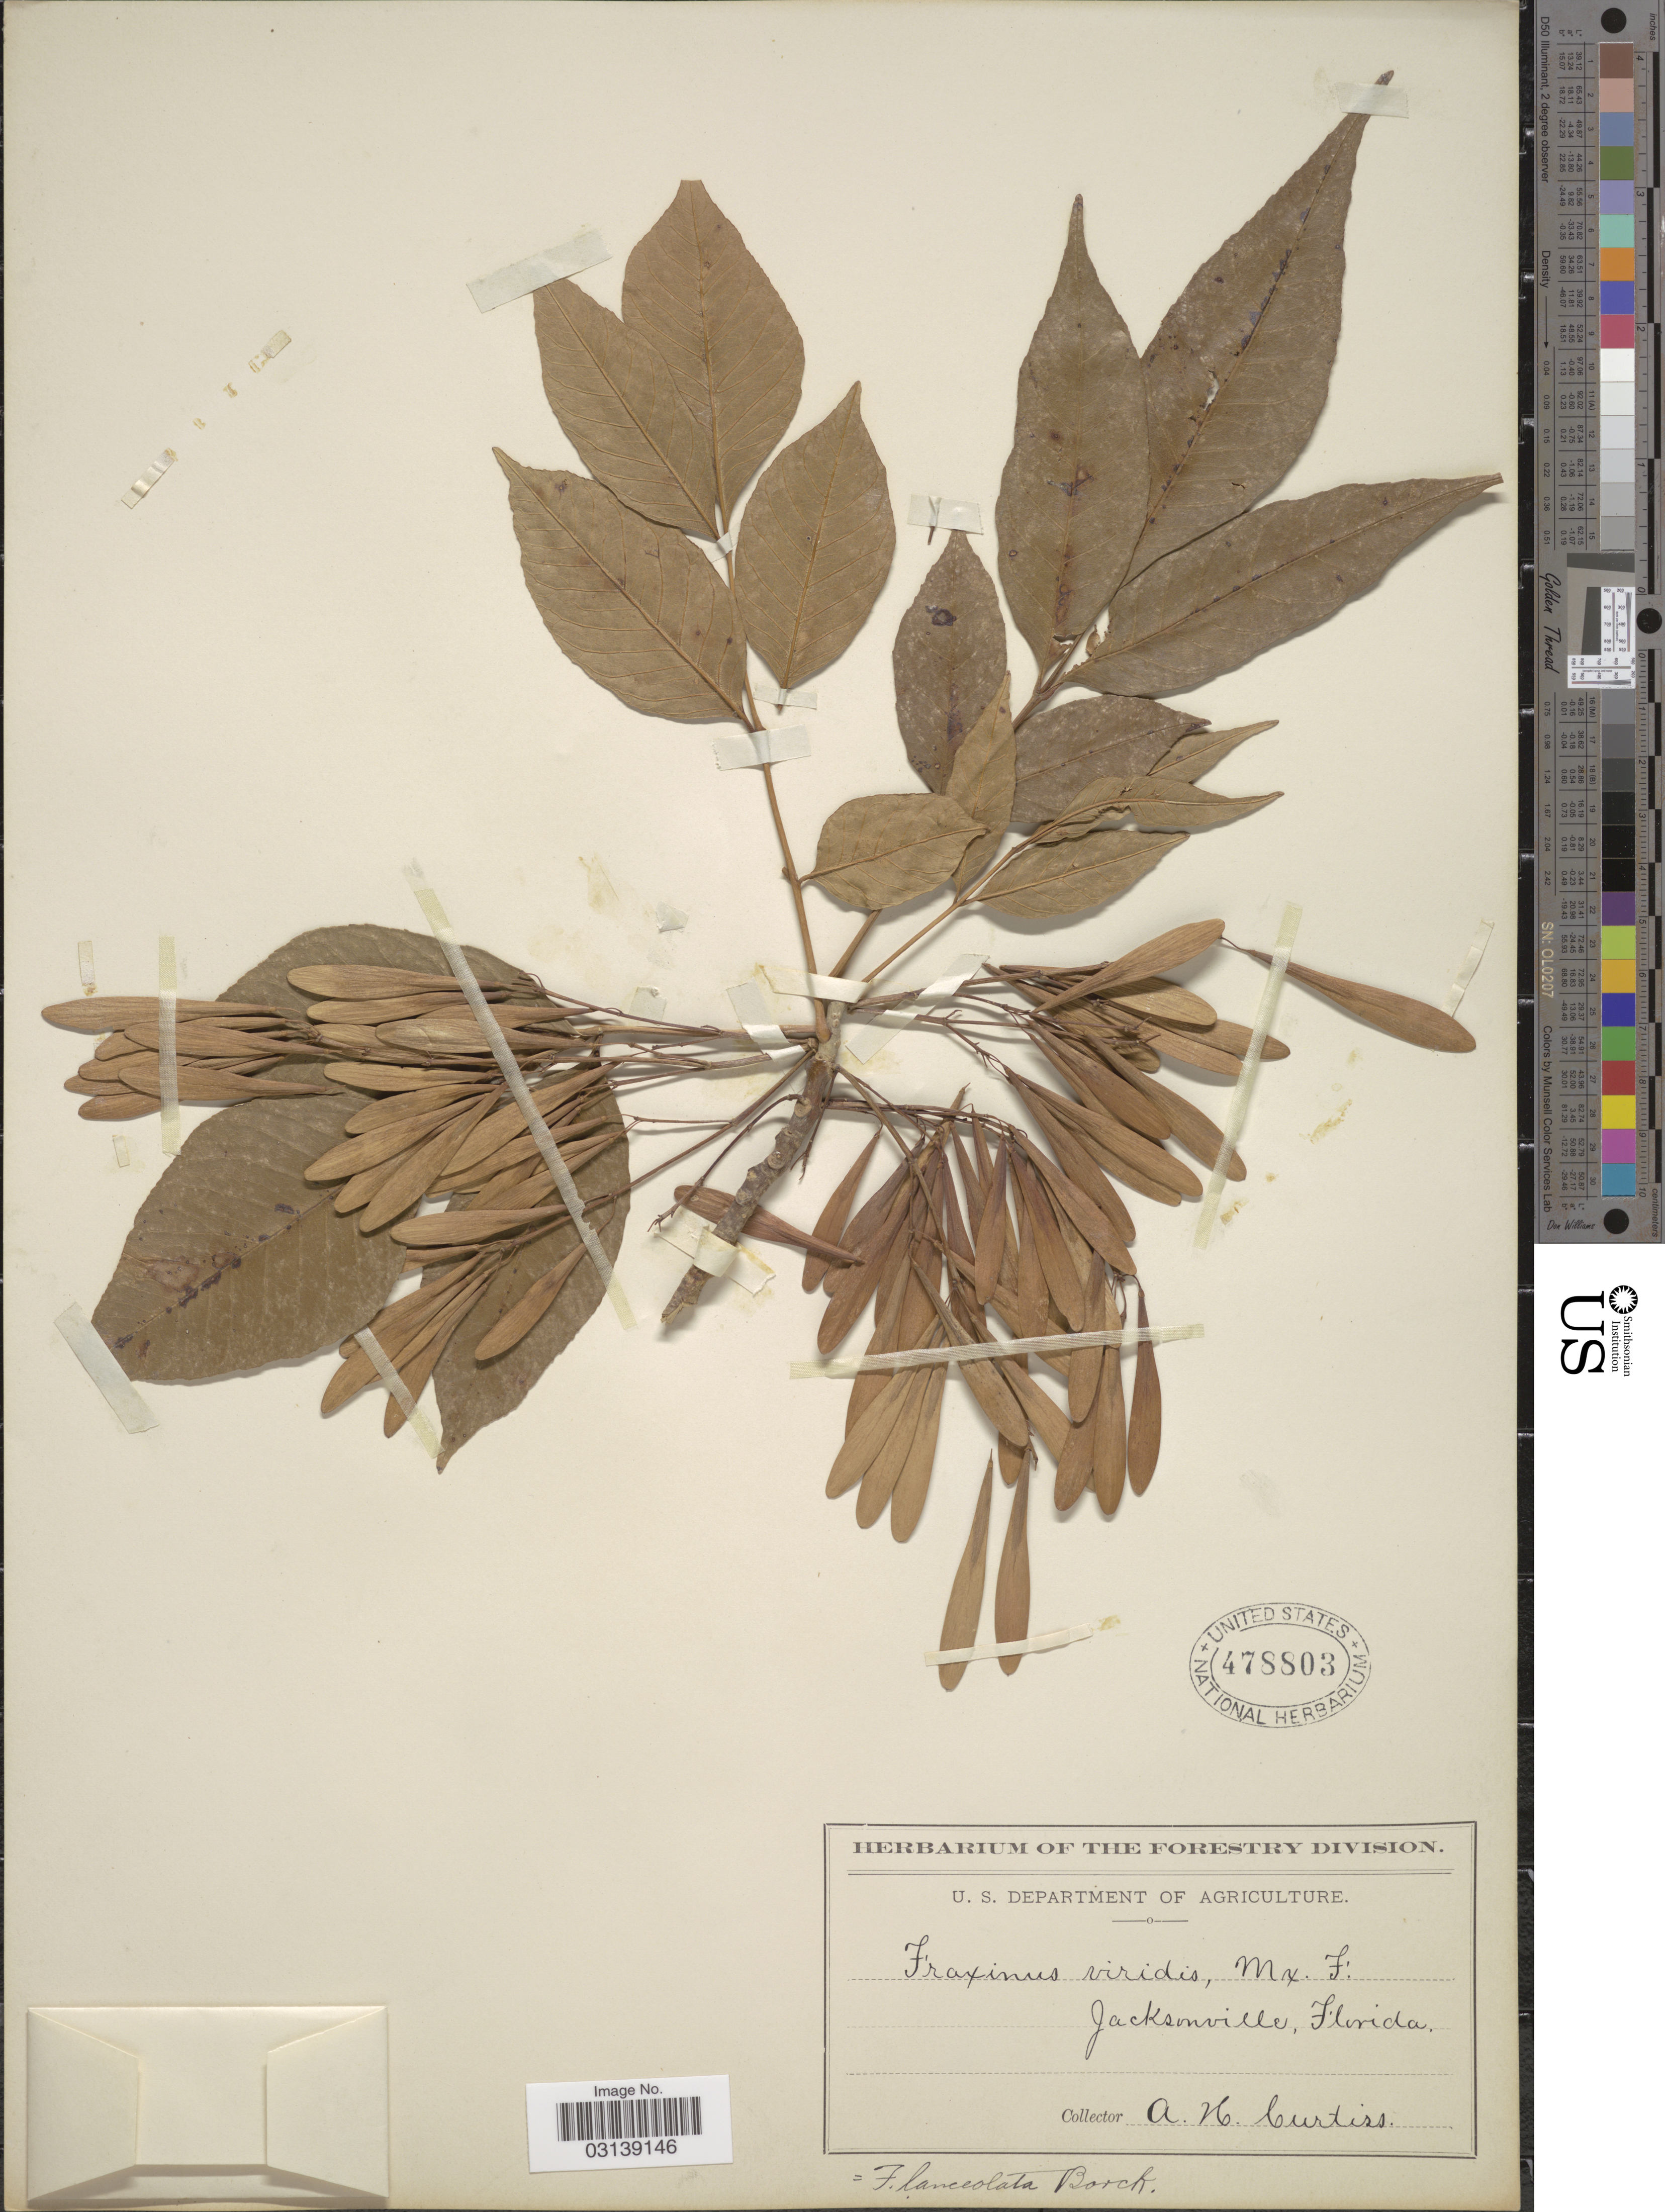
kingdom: Plantae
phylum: Tracheophyta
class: Magnoliopsida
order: Lamiales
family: Oleaceae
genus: Fraxinus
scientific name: Fraxinus pennsylvanica var. lanceolata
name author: Sarg.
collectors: A. H. Curtiss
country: United States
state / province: Florida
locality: Jacksonville.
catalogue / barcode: US 478803